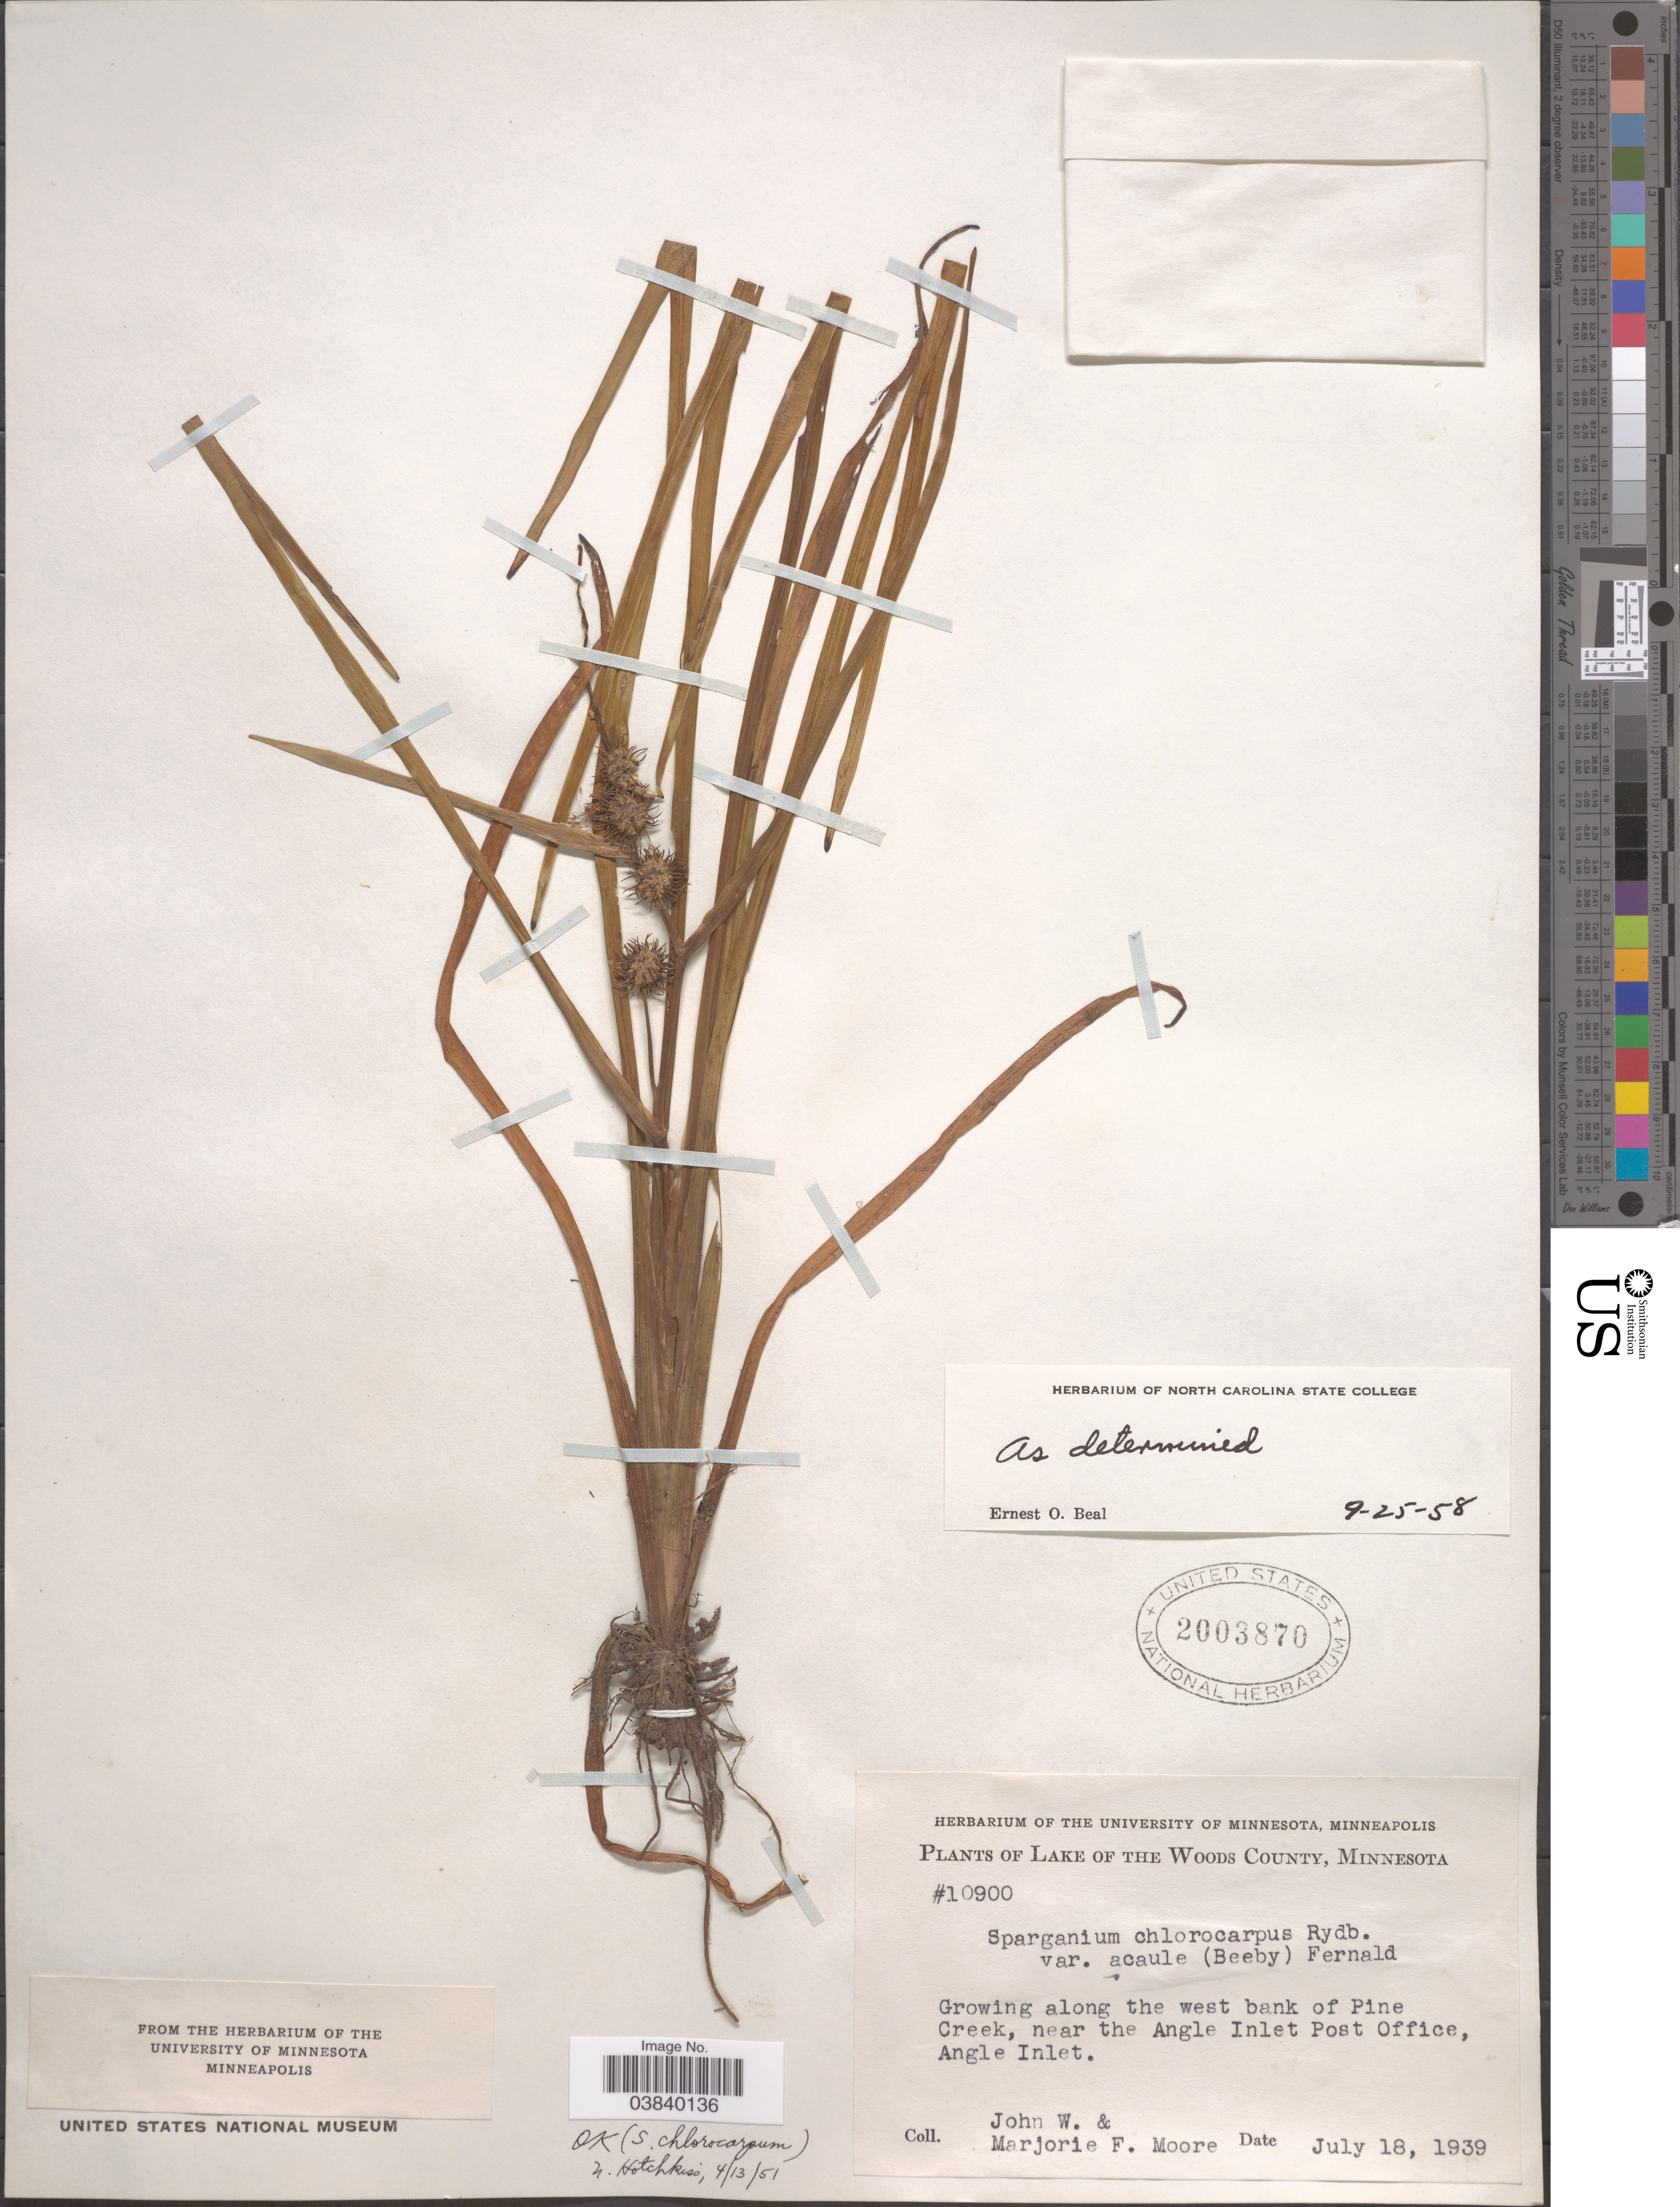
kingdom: Plantae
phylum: Tracheophyta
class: Liliopsida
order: Poales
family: Typhaceae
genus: Sparganium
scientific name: Sparganium chlorocarpum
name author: Rydb.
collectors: J. Moore & M. F. Moore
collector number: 10900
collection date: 1939-07-18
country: United States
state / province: Minnesota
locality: Lake of the Woods County. Growing along the west bank of Pine Creek, near the Angle Inlet Post Office Angle Inlet.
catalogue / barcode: US 2003870